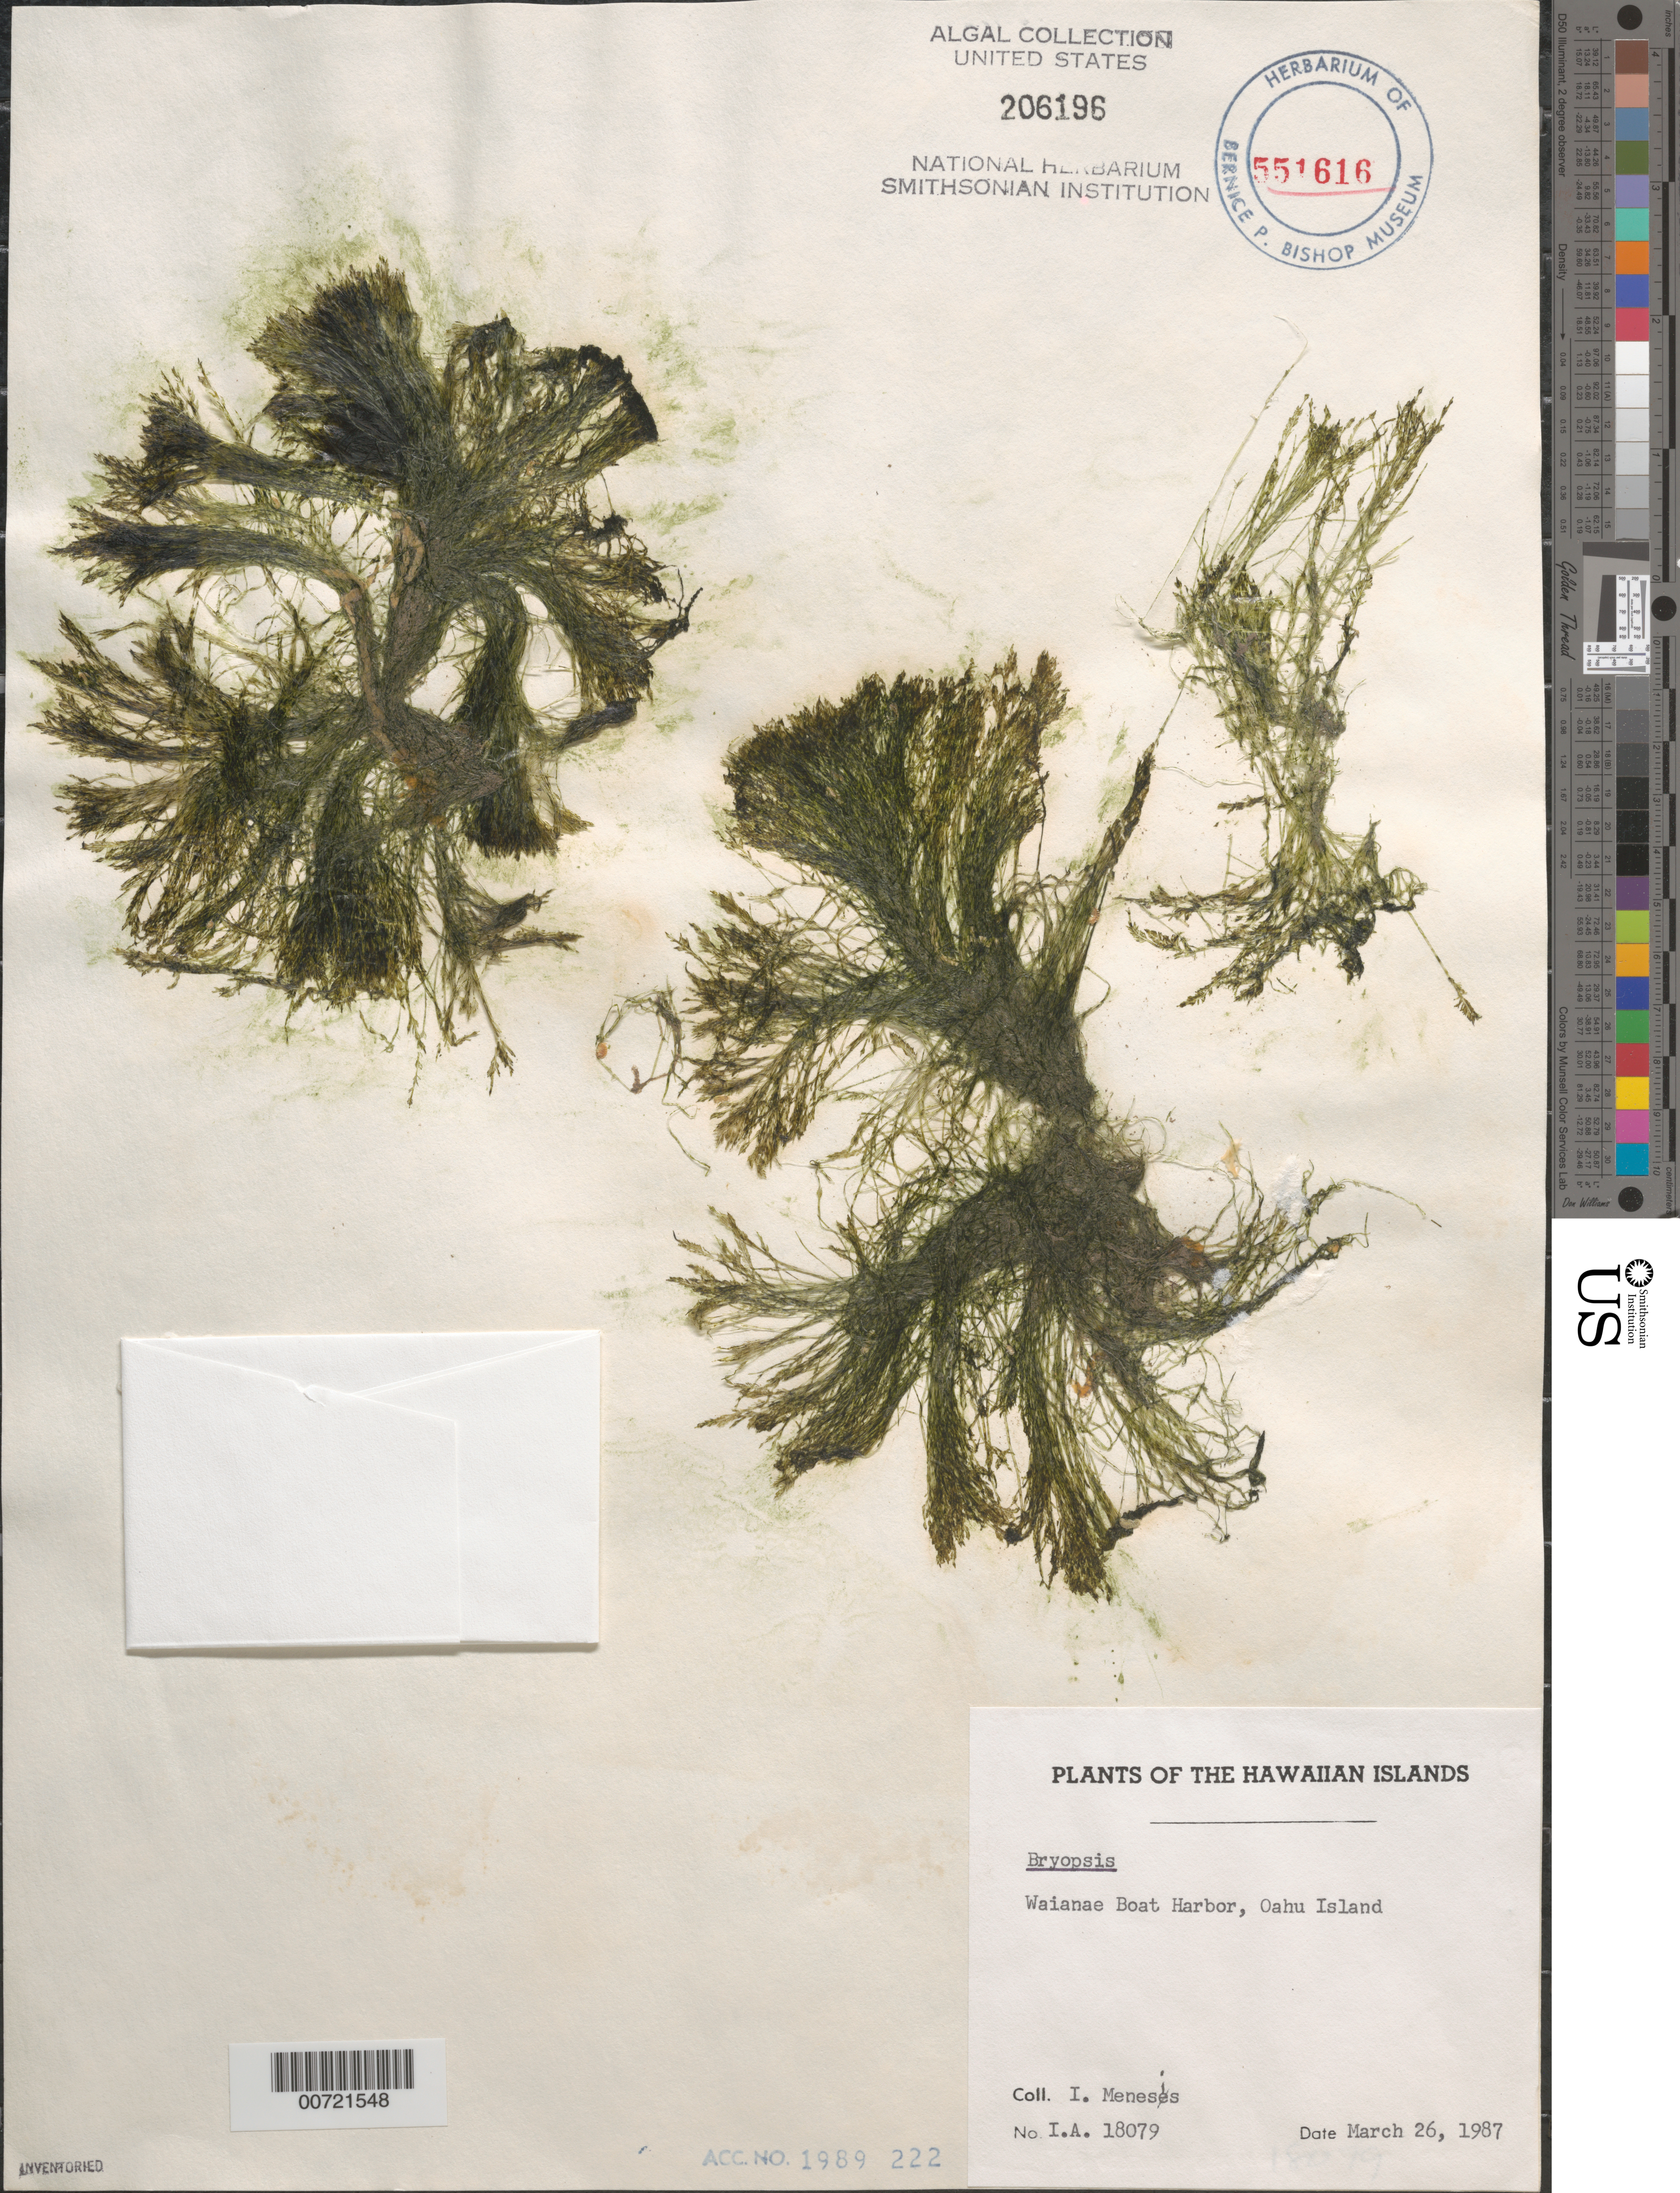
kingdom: Plantae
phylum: Chlorophyta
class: Ulvophyceae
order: Bryopsidales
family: Bryopsidaceae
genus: Bryopsis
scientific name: Bryopsis sp.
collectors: I. Menesis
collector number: IAA 18079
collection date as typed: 26 Mar 1987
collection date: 1987-03-26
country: United States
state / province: Hawaii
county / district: Honolulu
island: Oahu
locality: Waianae Boat Harbor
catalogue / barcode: US 206196